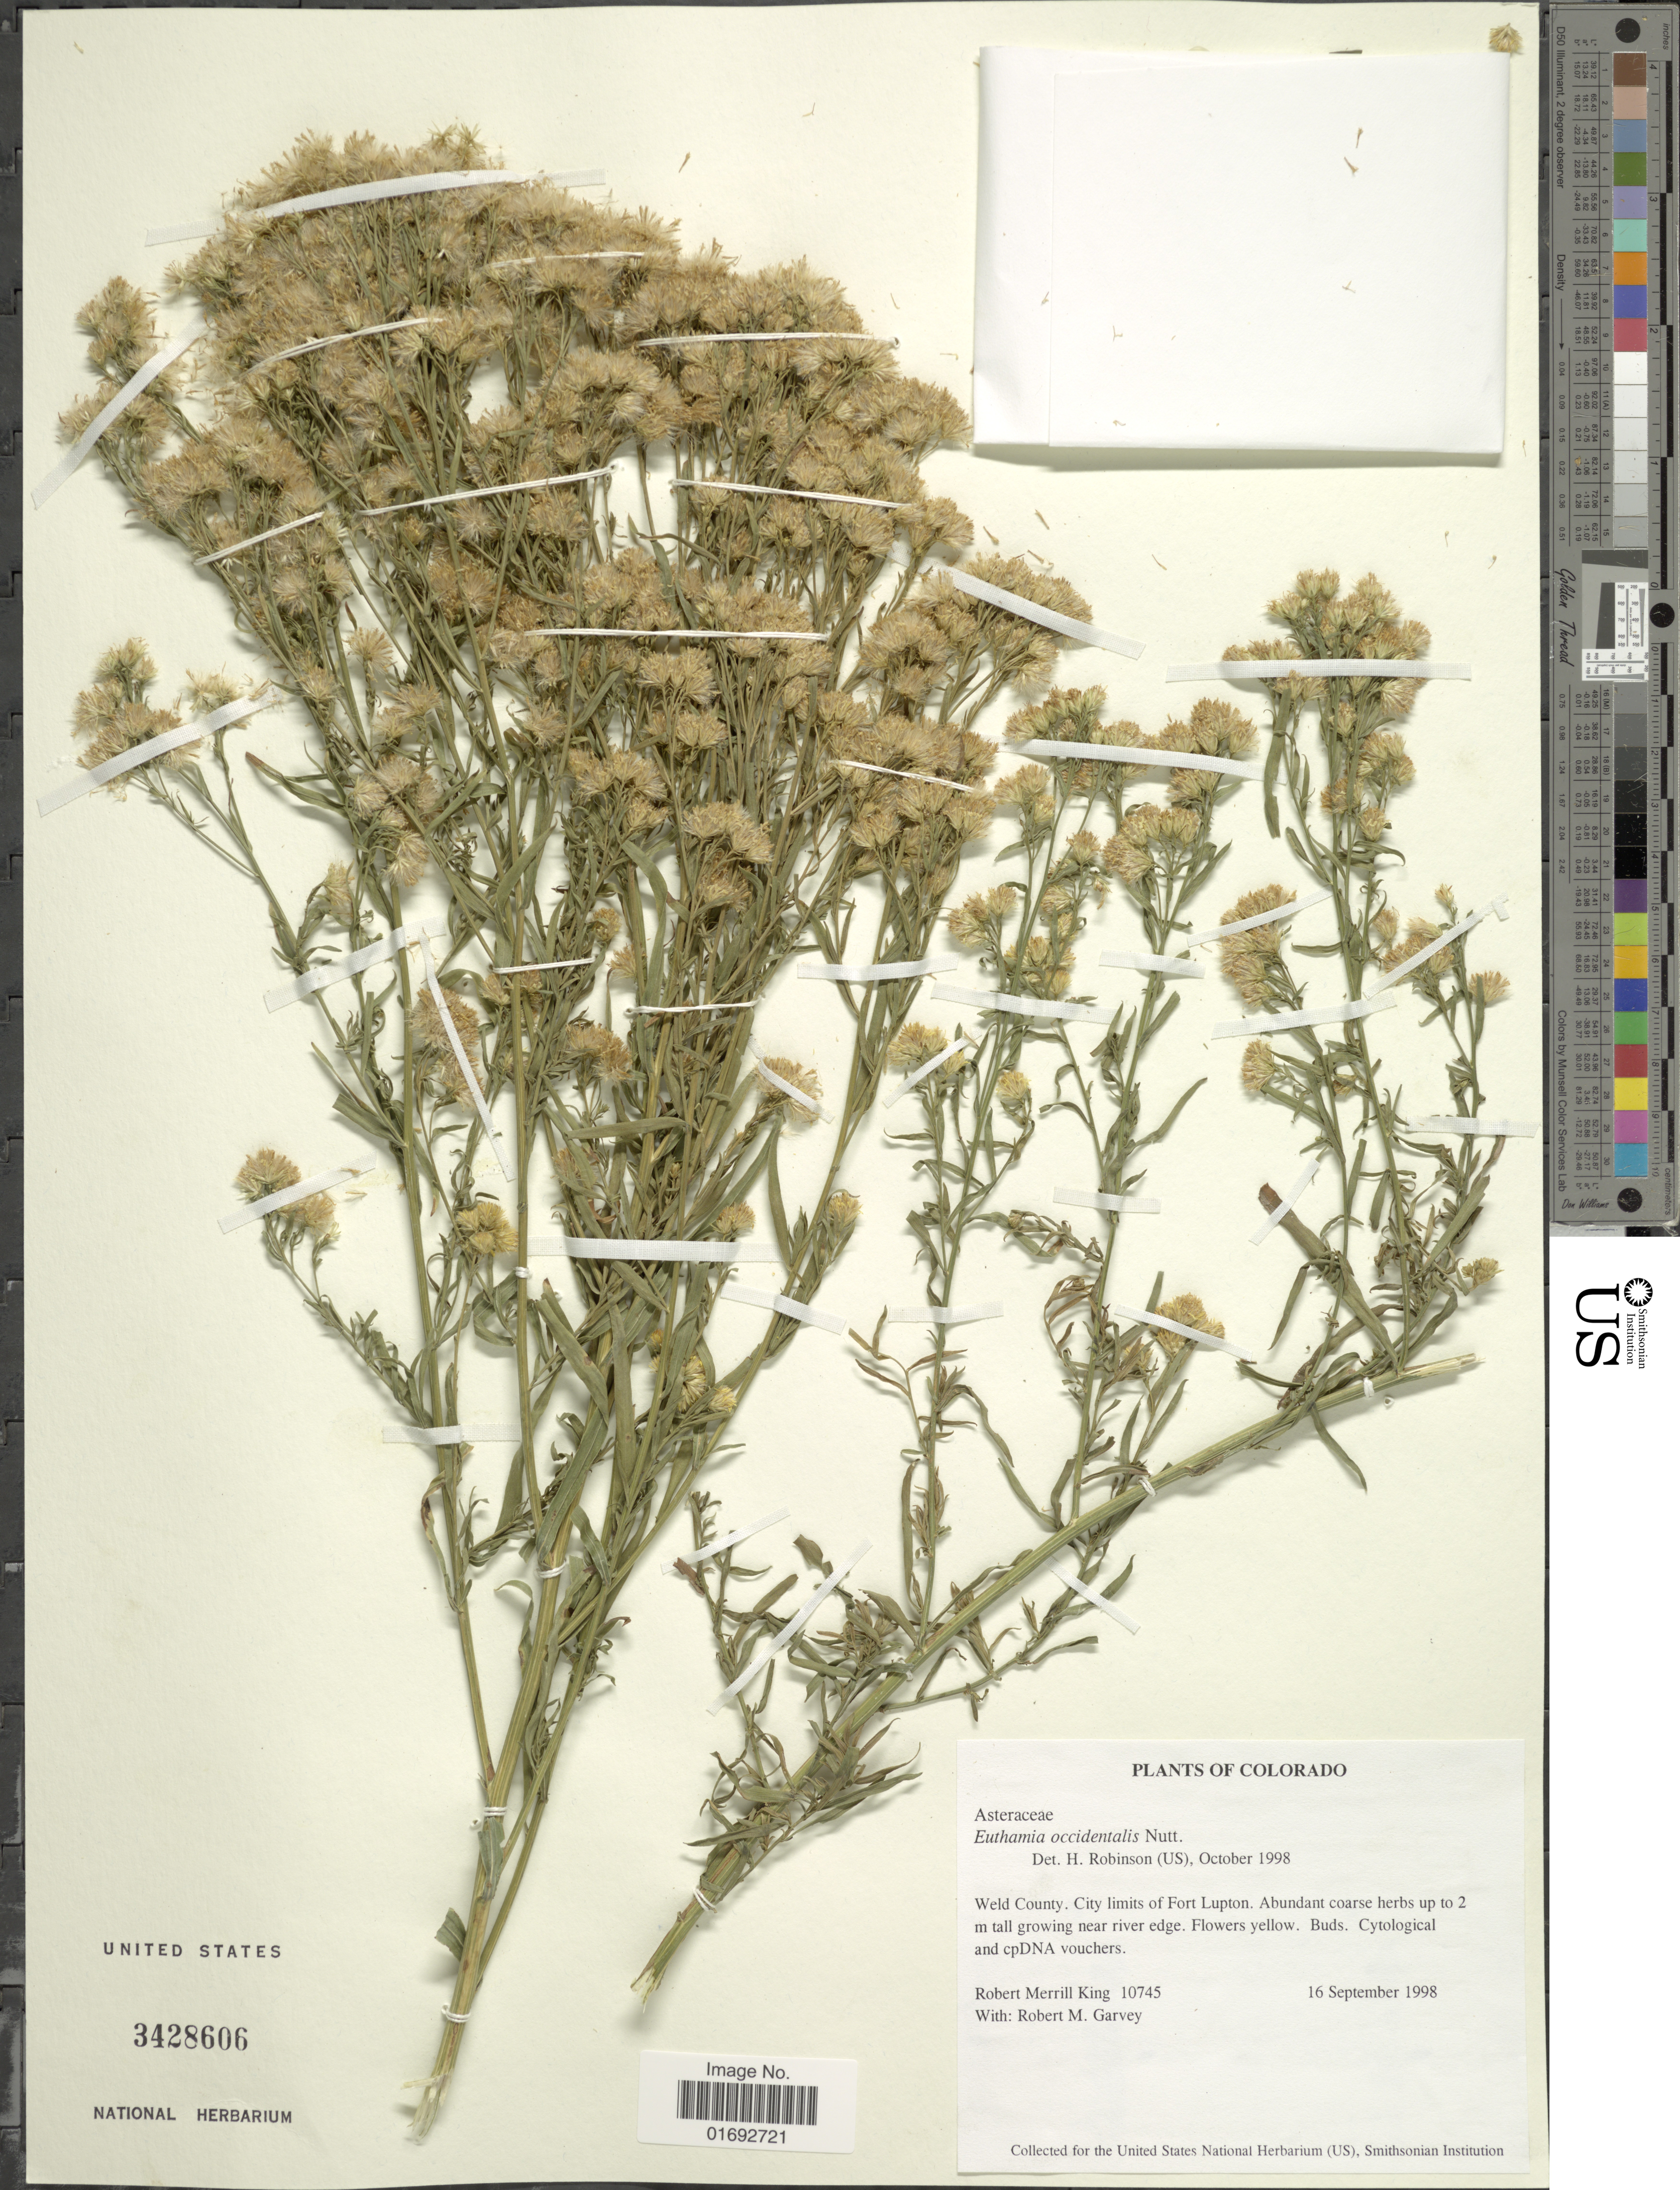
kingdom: Plantae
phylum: Tracheophyta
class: Magnoliopsida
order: Asterales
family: Asteraceae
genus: Euthamia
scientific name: Euthamia occidentalis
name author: Nutt.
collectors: R. M. King & R. Garvey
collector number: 10745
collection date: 1998-09-16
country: United States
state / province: Colorado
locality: Weld County, City limits of Fort Lupton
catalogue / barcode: US 3428606